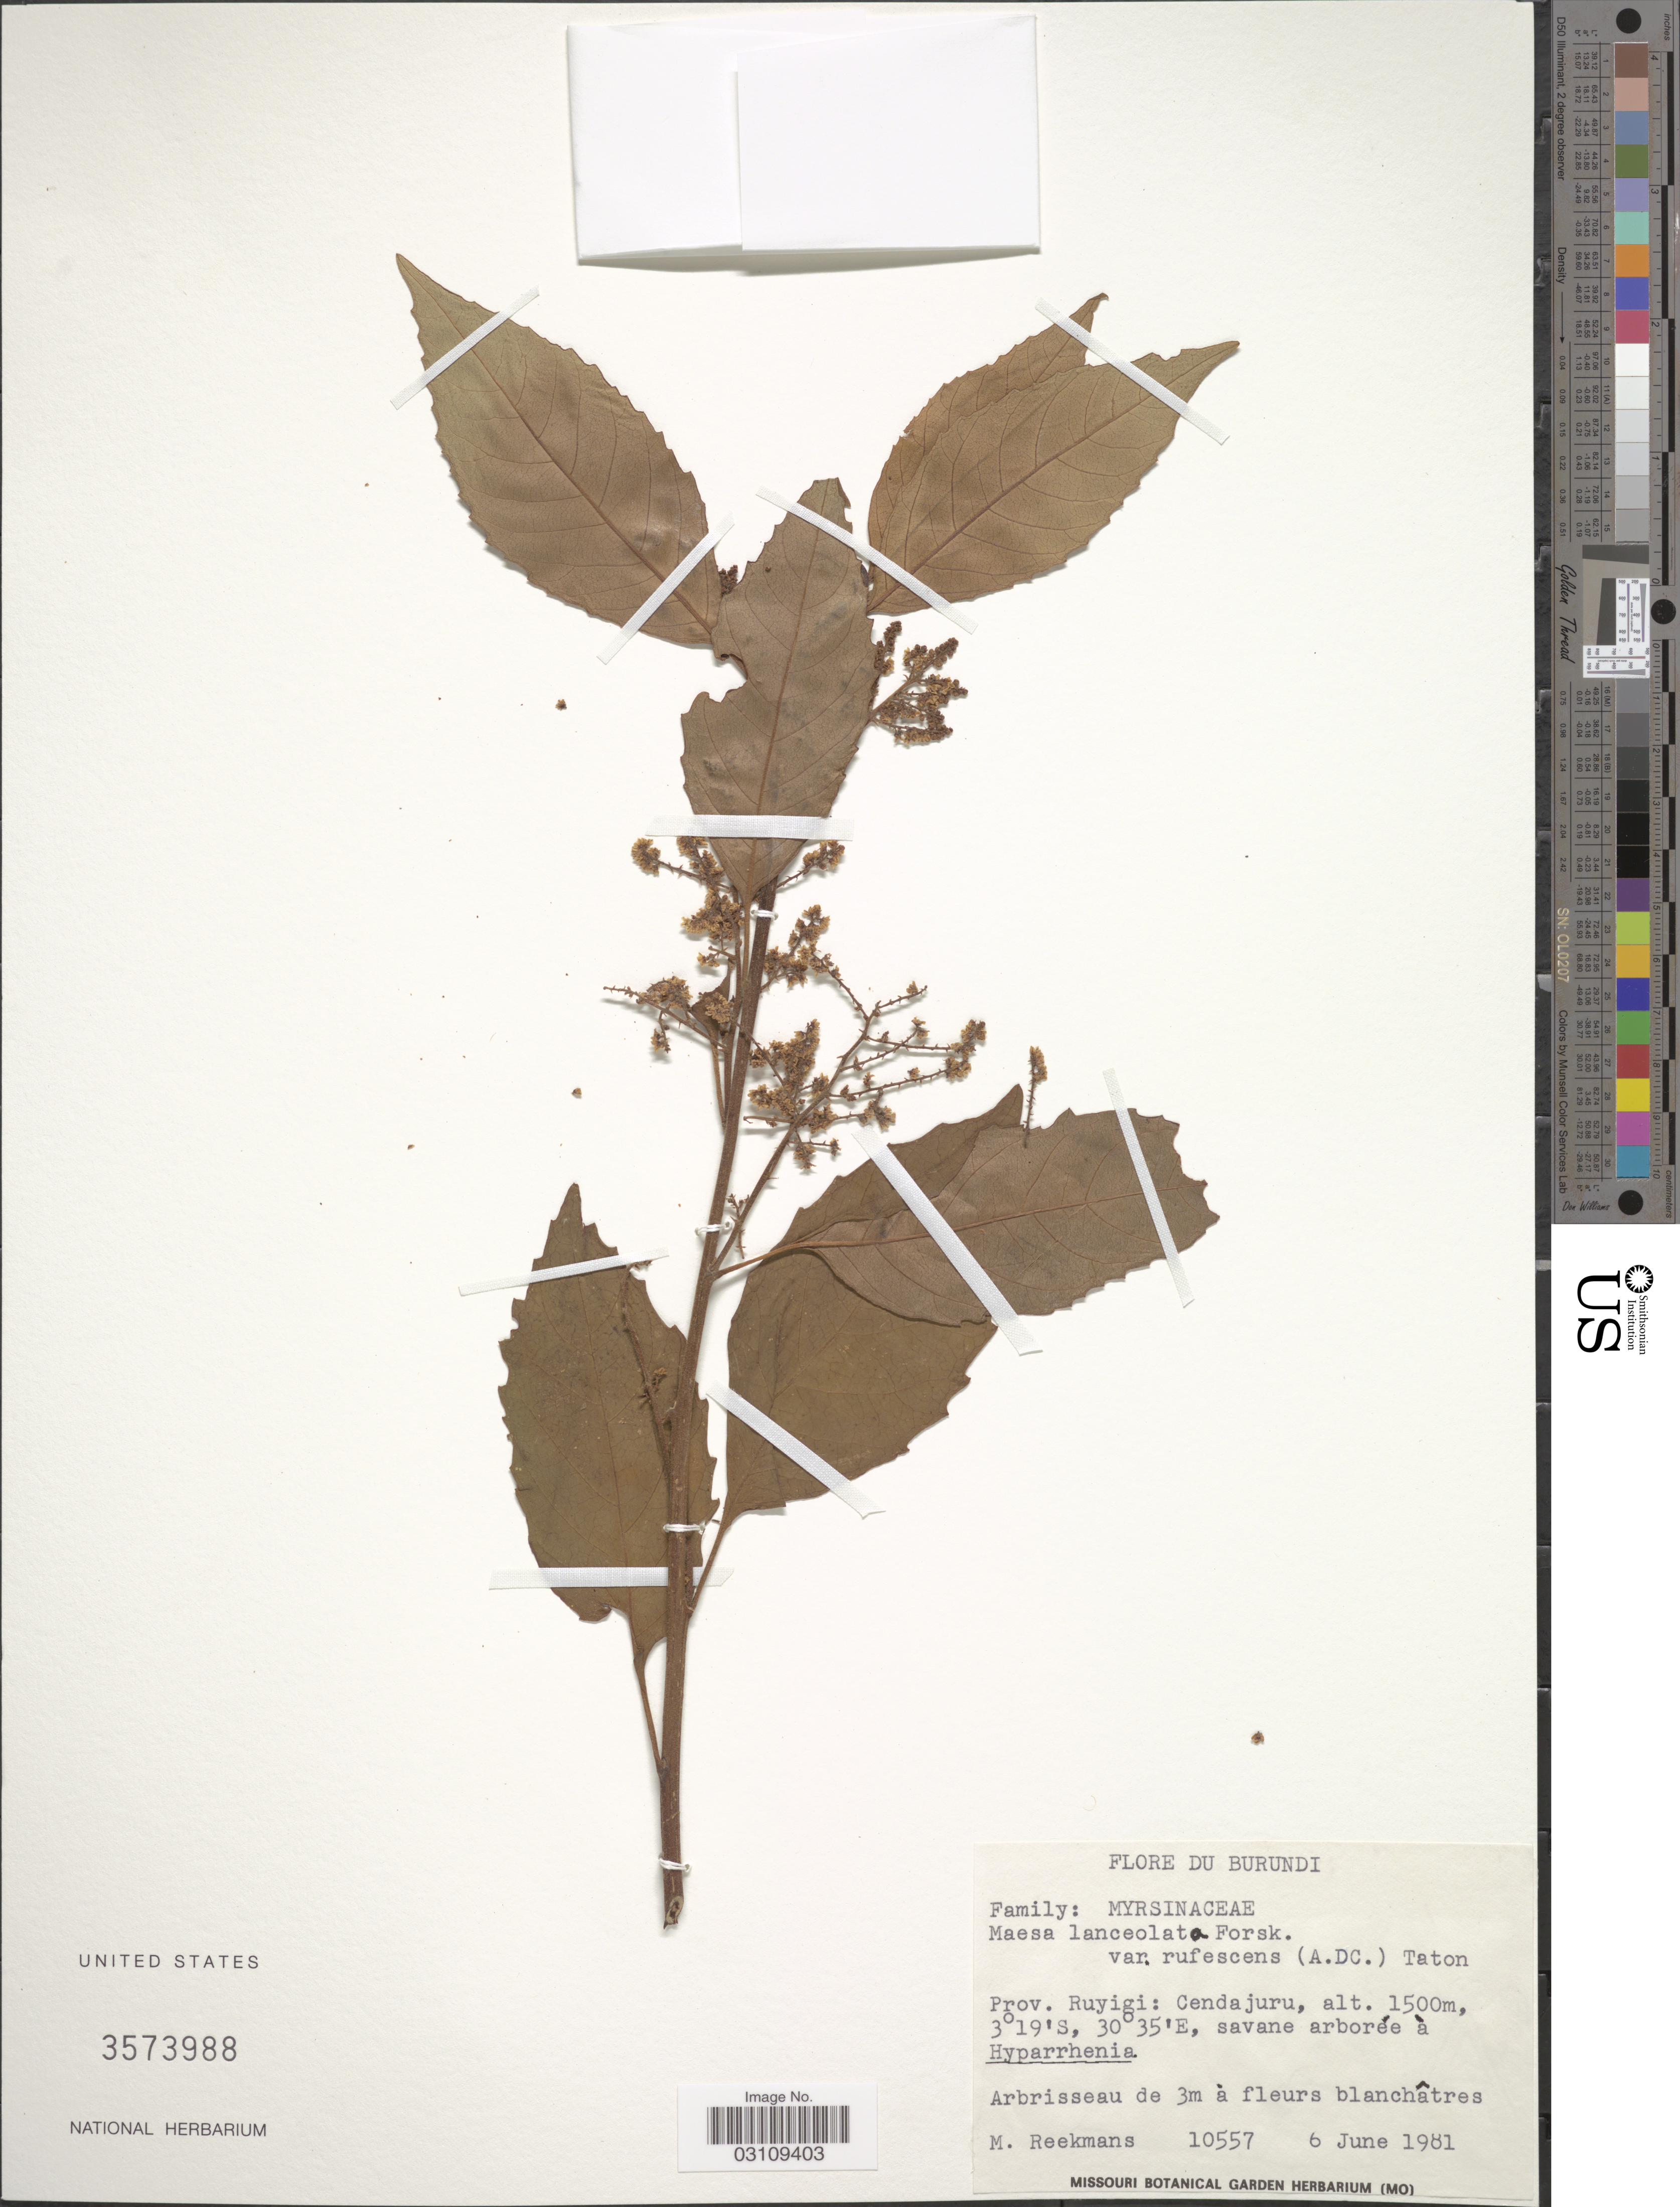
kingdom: Plantae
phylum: Tracheophyta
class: Magnoliopsida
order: Ericales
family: Primulaceae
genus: Maesa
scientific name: Maesa lanceolata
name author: Forssk.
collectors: M. Reekmans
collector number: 10557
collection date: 1981-06-06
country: Burundi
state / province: Ruyigi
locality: Cendajuru.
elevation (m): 1500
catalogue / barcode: US 3573988